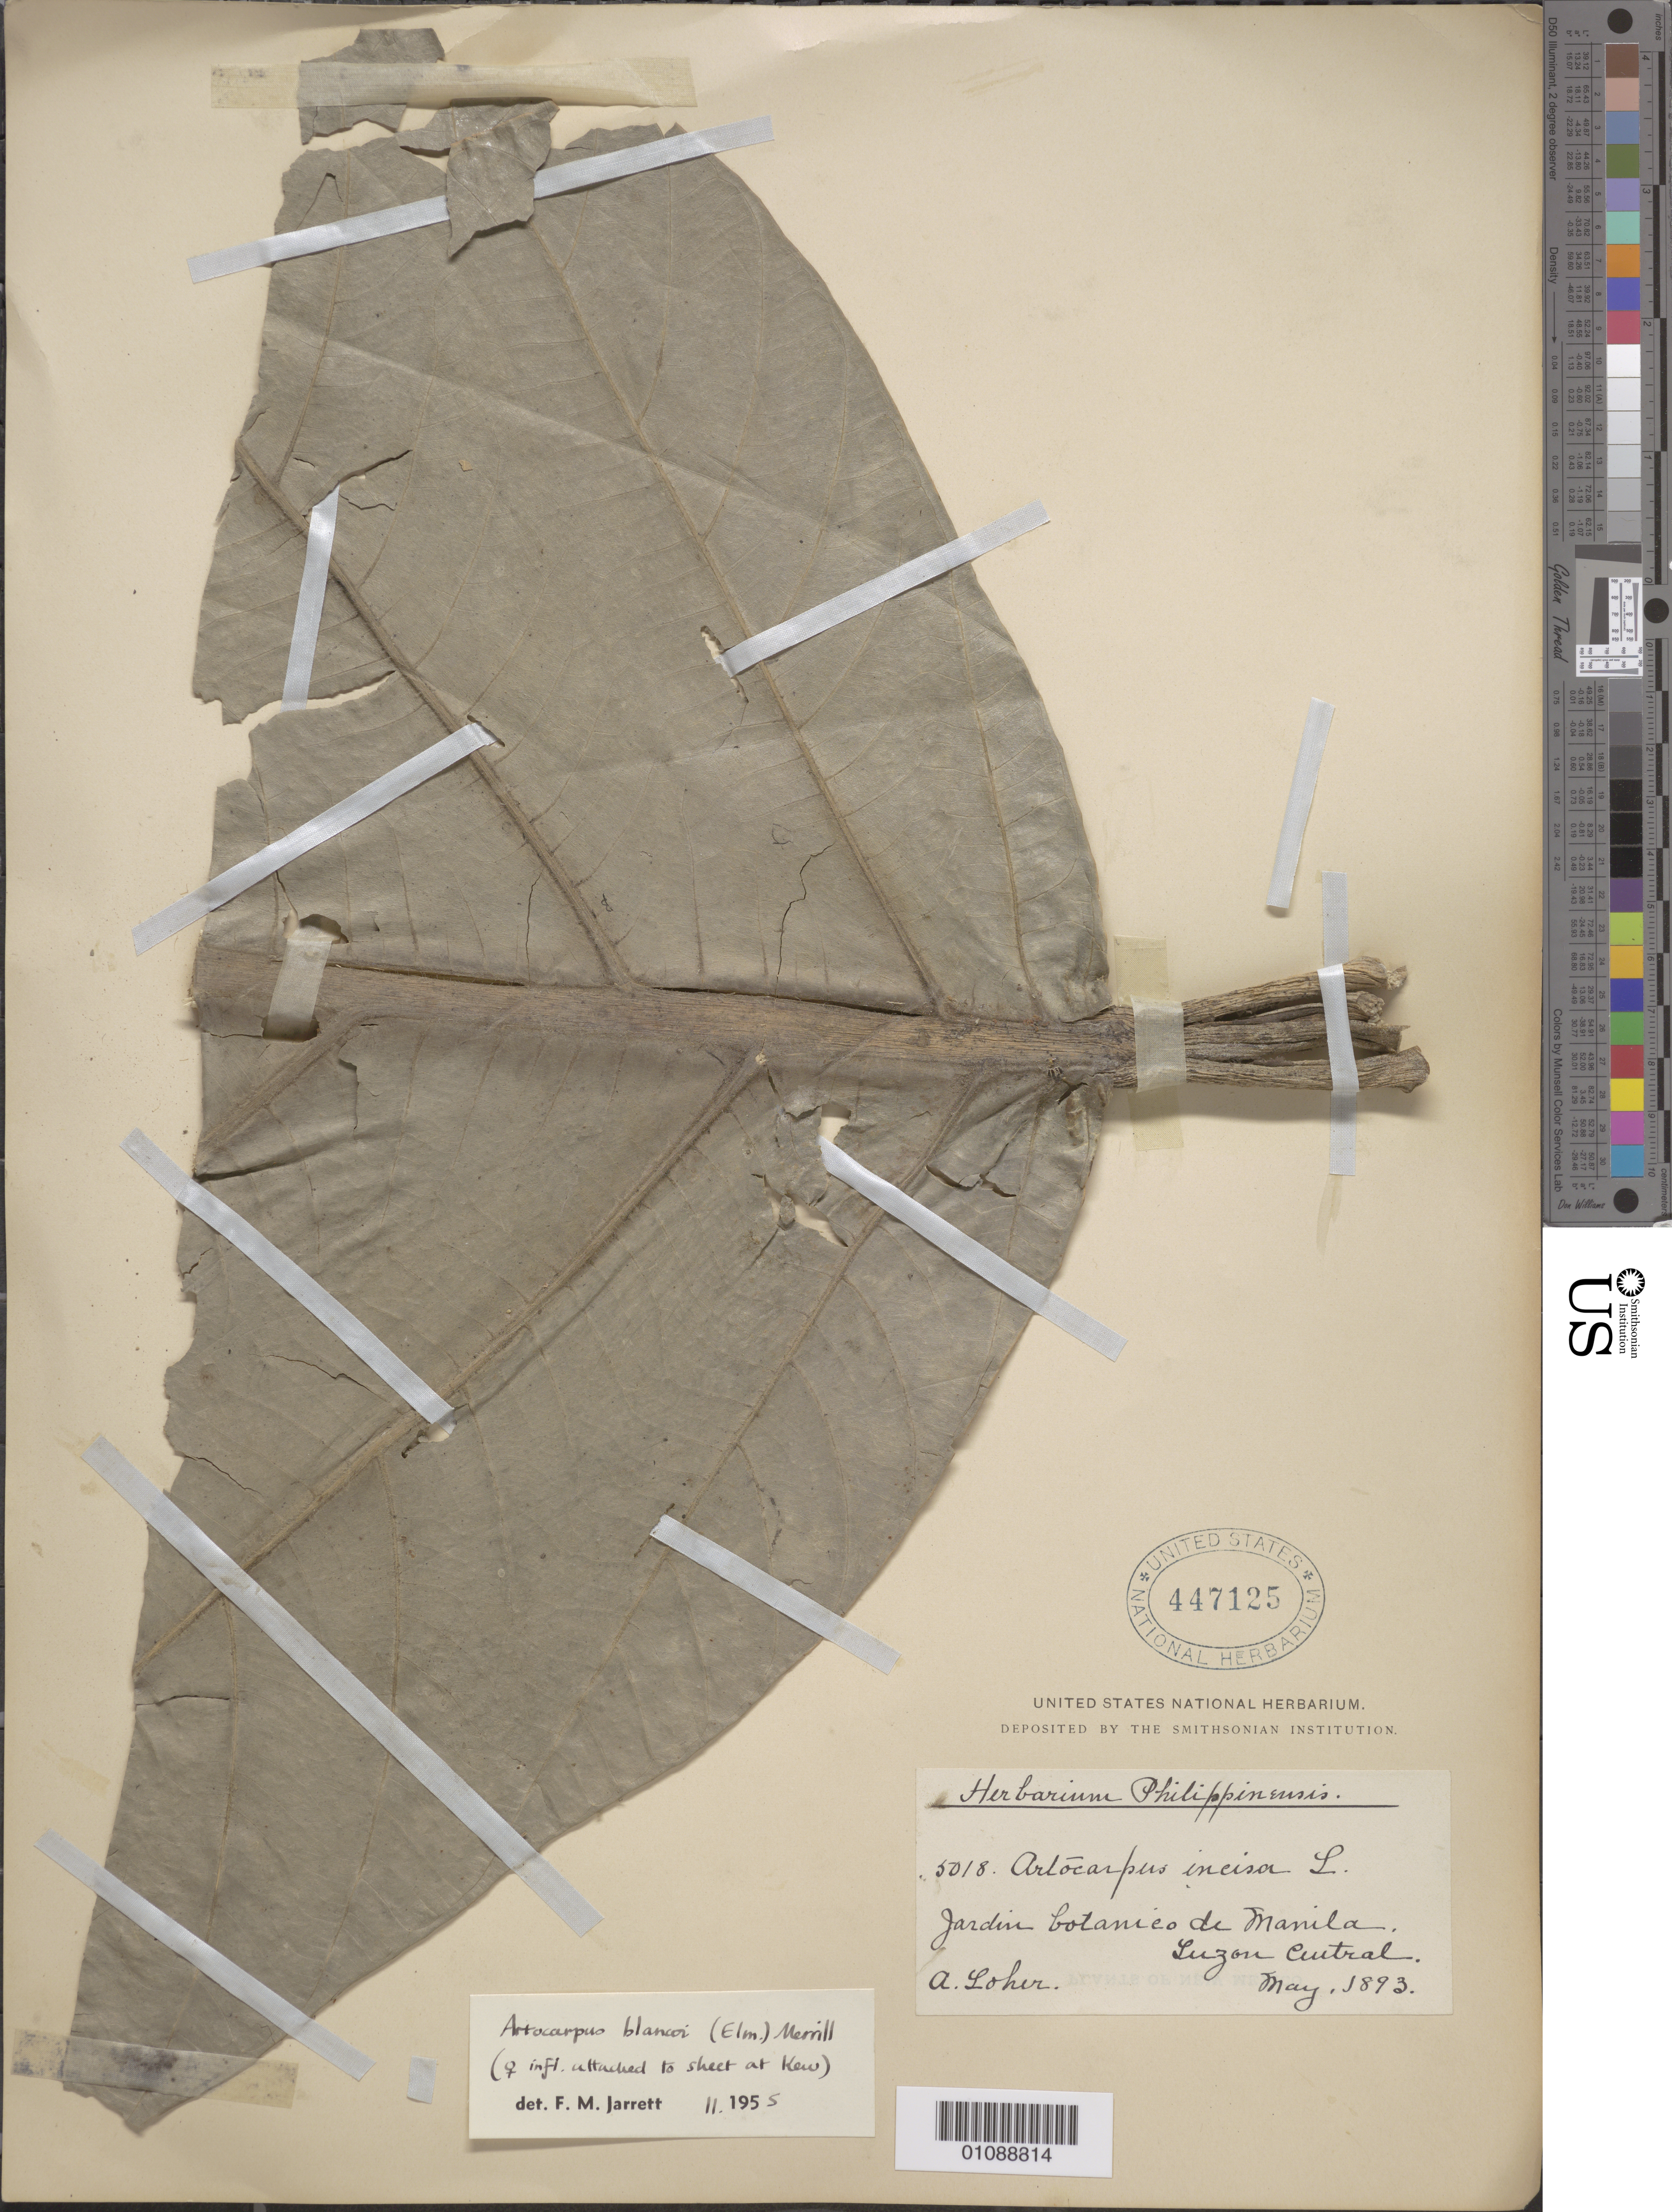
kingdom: Plantae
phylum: Tracheophyta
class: Magnoliopsida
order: Rosales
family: Moraceae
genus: Artocarpus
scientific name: Artocarpus blancoi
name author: (Elmer) Merr.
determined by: Jarrett, Frances M.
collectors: A. Loher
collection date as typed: May 1893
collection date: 1893-05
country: Philippines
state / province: National Capital Region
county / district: Manila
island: Luzon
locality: Jardin botanico de Manila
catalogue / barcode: US 447125